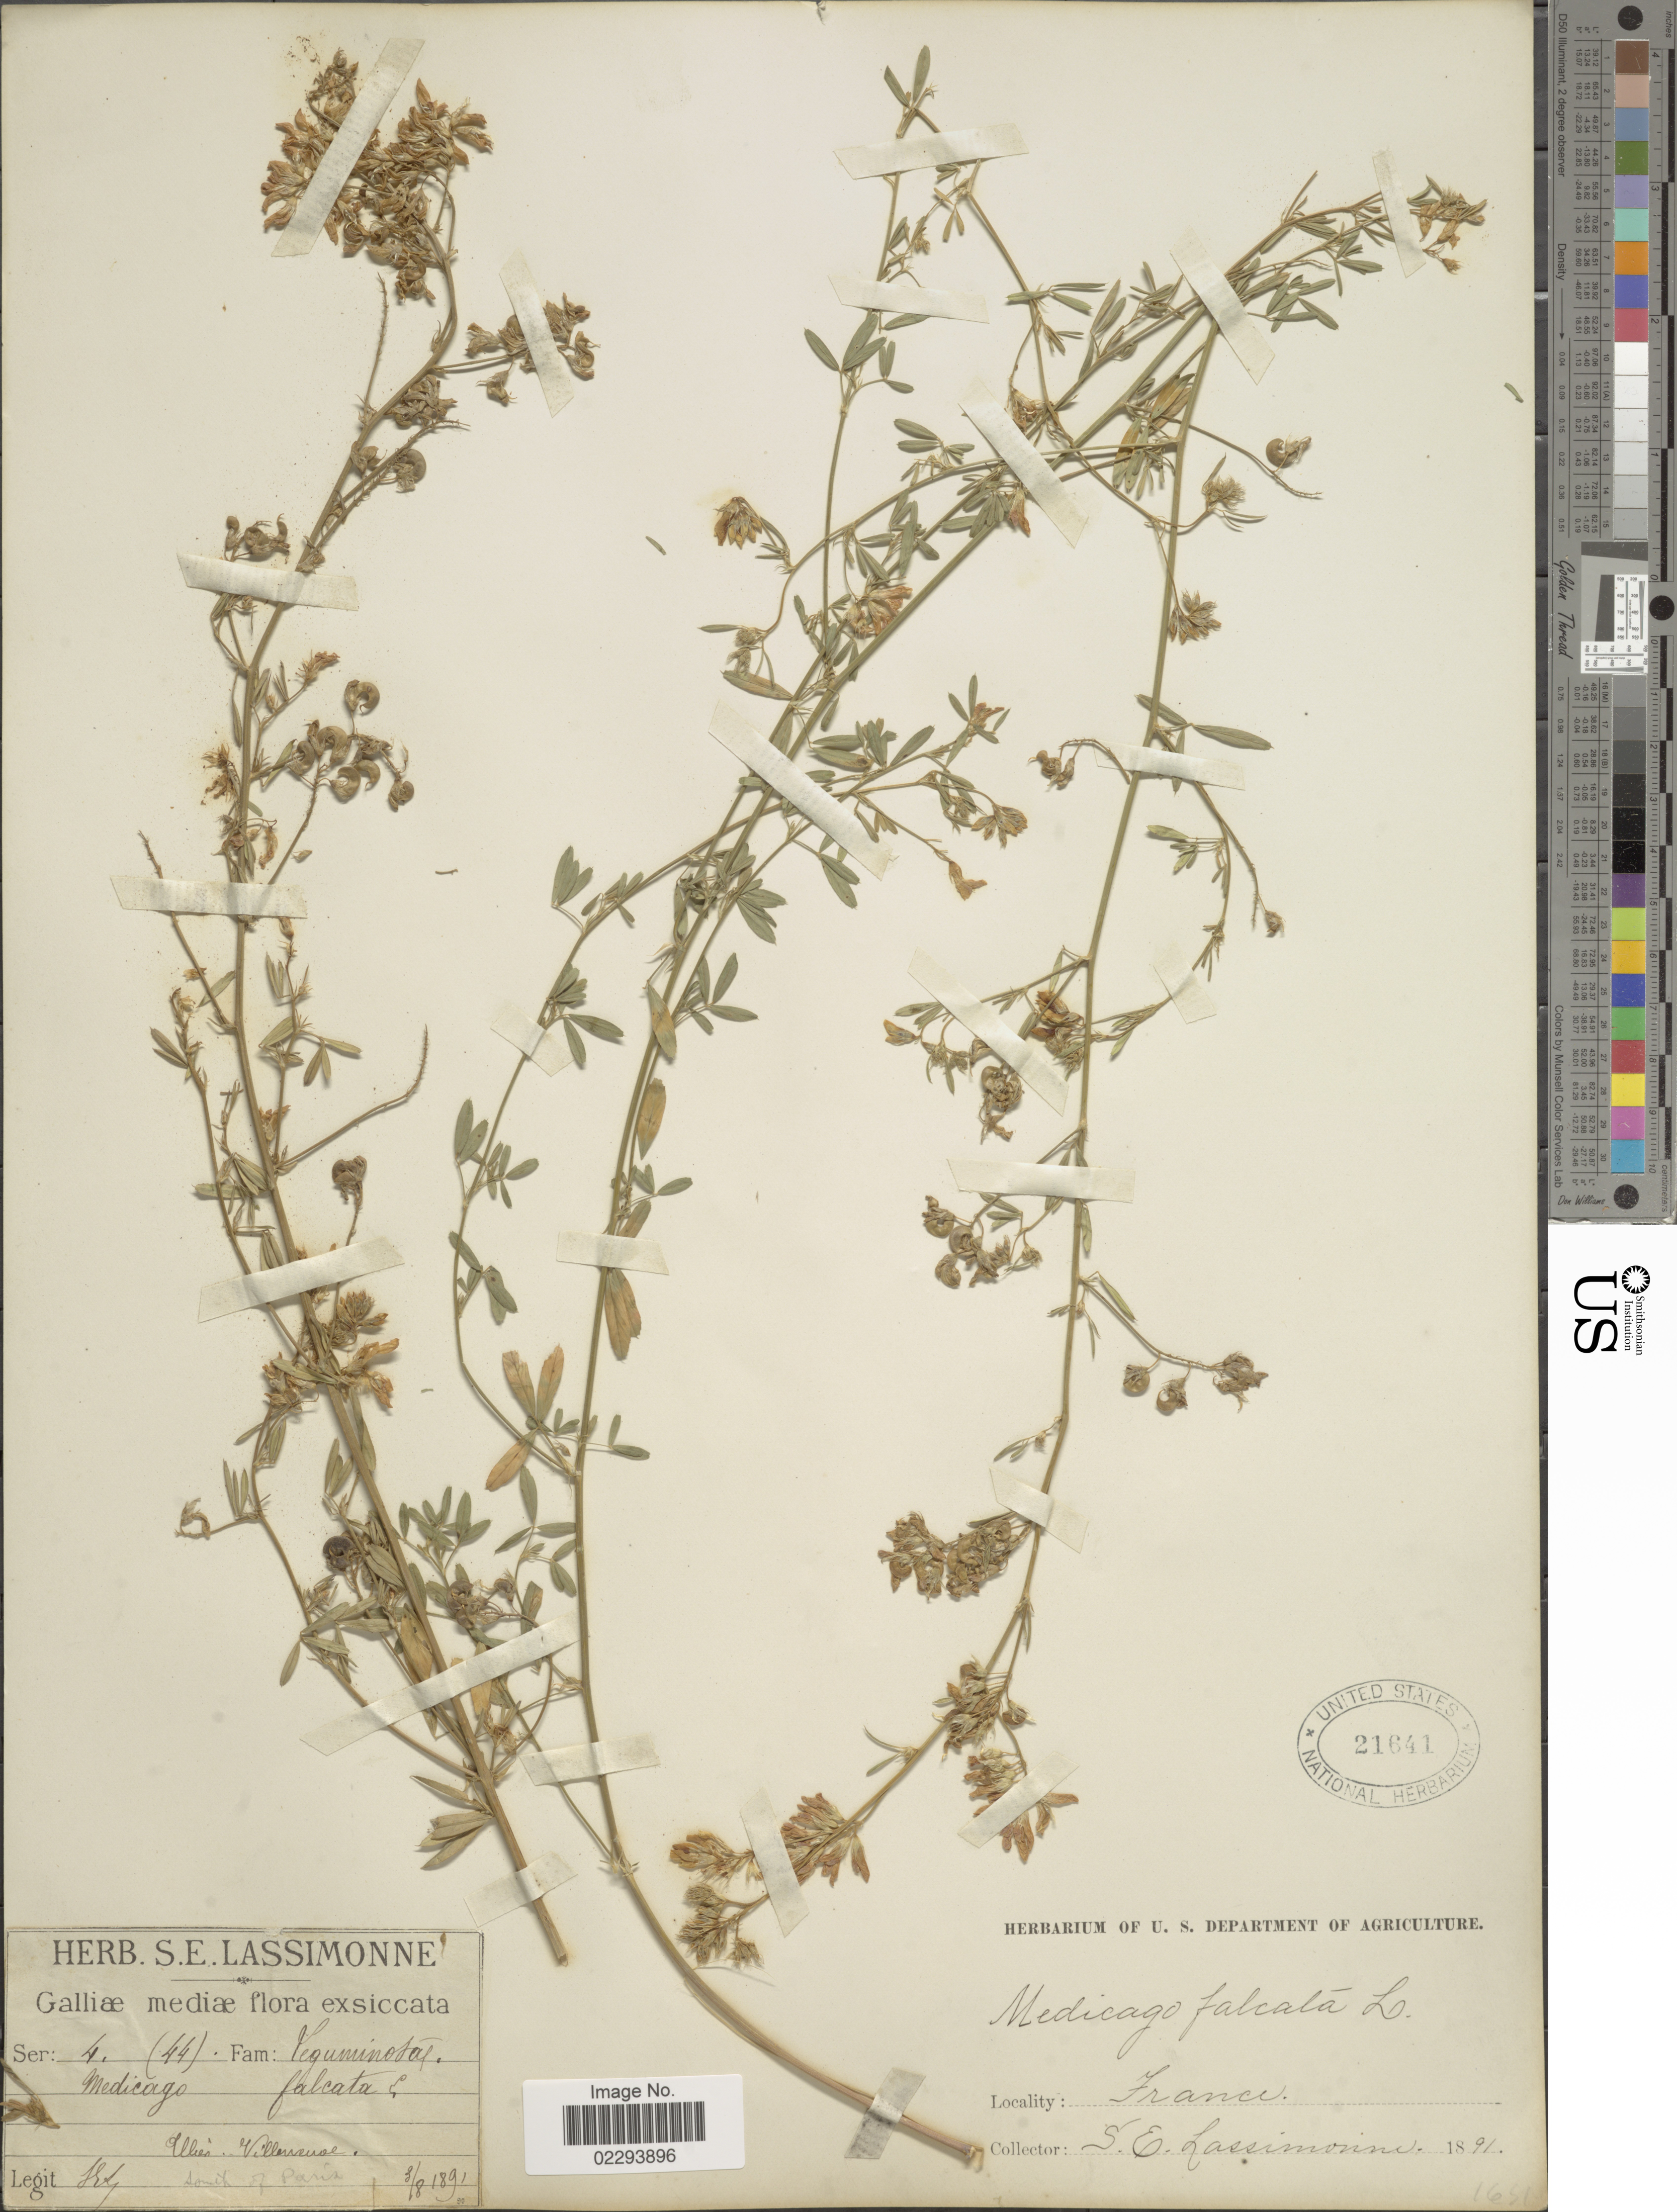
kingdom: Plantae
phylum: Tracheophyta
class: Magnoliopsida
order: Fabales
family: Fabaceae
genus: Medicago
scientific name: Medicago sativa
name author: L.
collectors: S. Lassimonne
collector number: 44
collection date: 1891-08-03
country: France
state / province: Auvergne-Rhône-Alpes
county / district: Allier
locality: Allier - Villeneuve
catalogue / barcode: US 21641